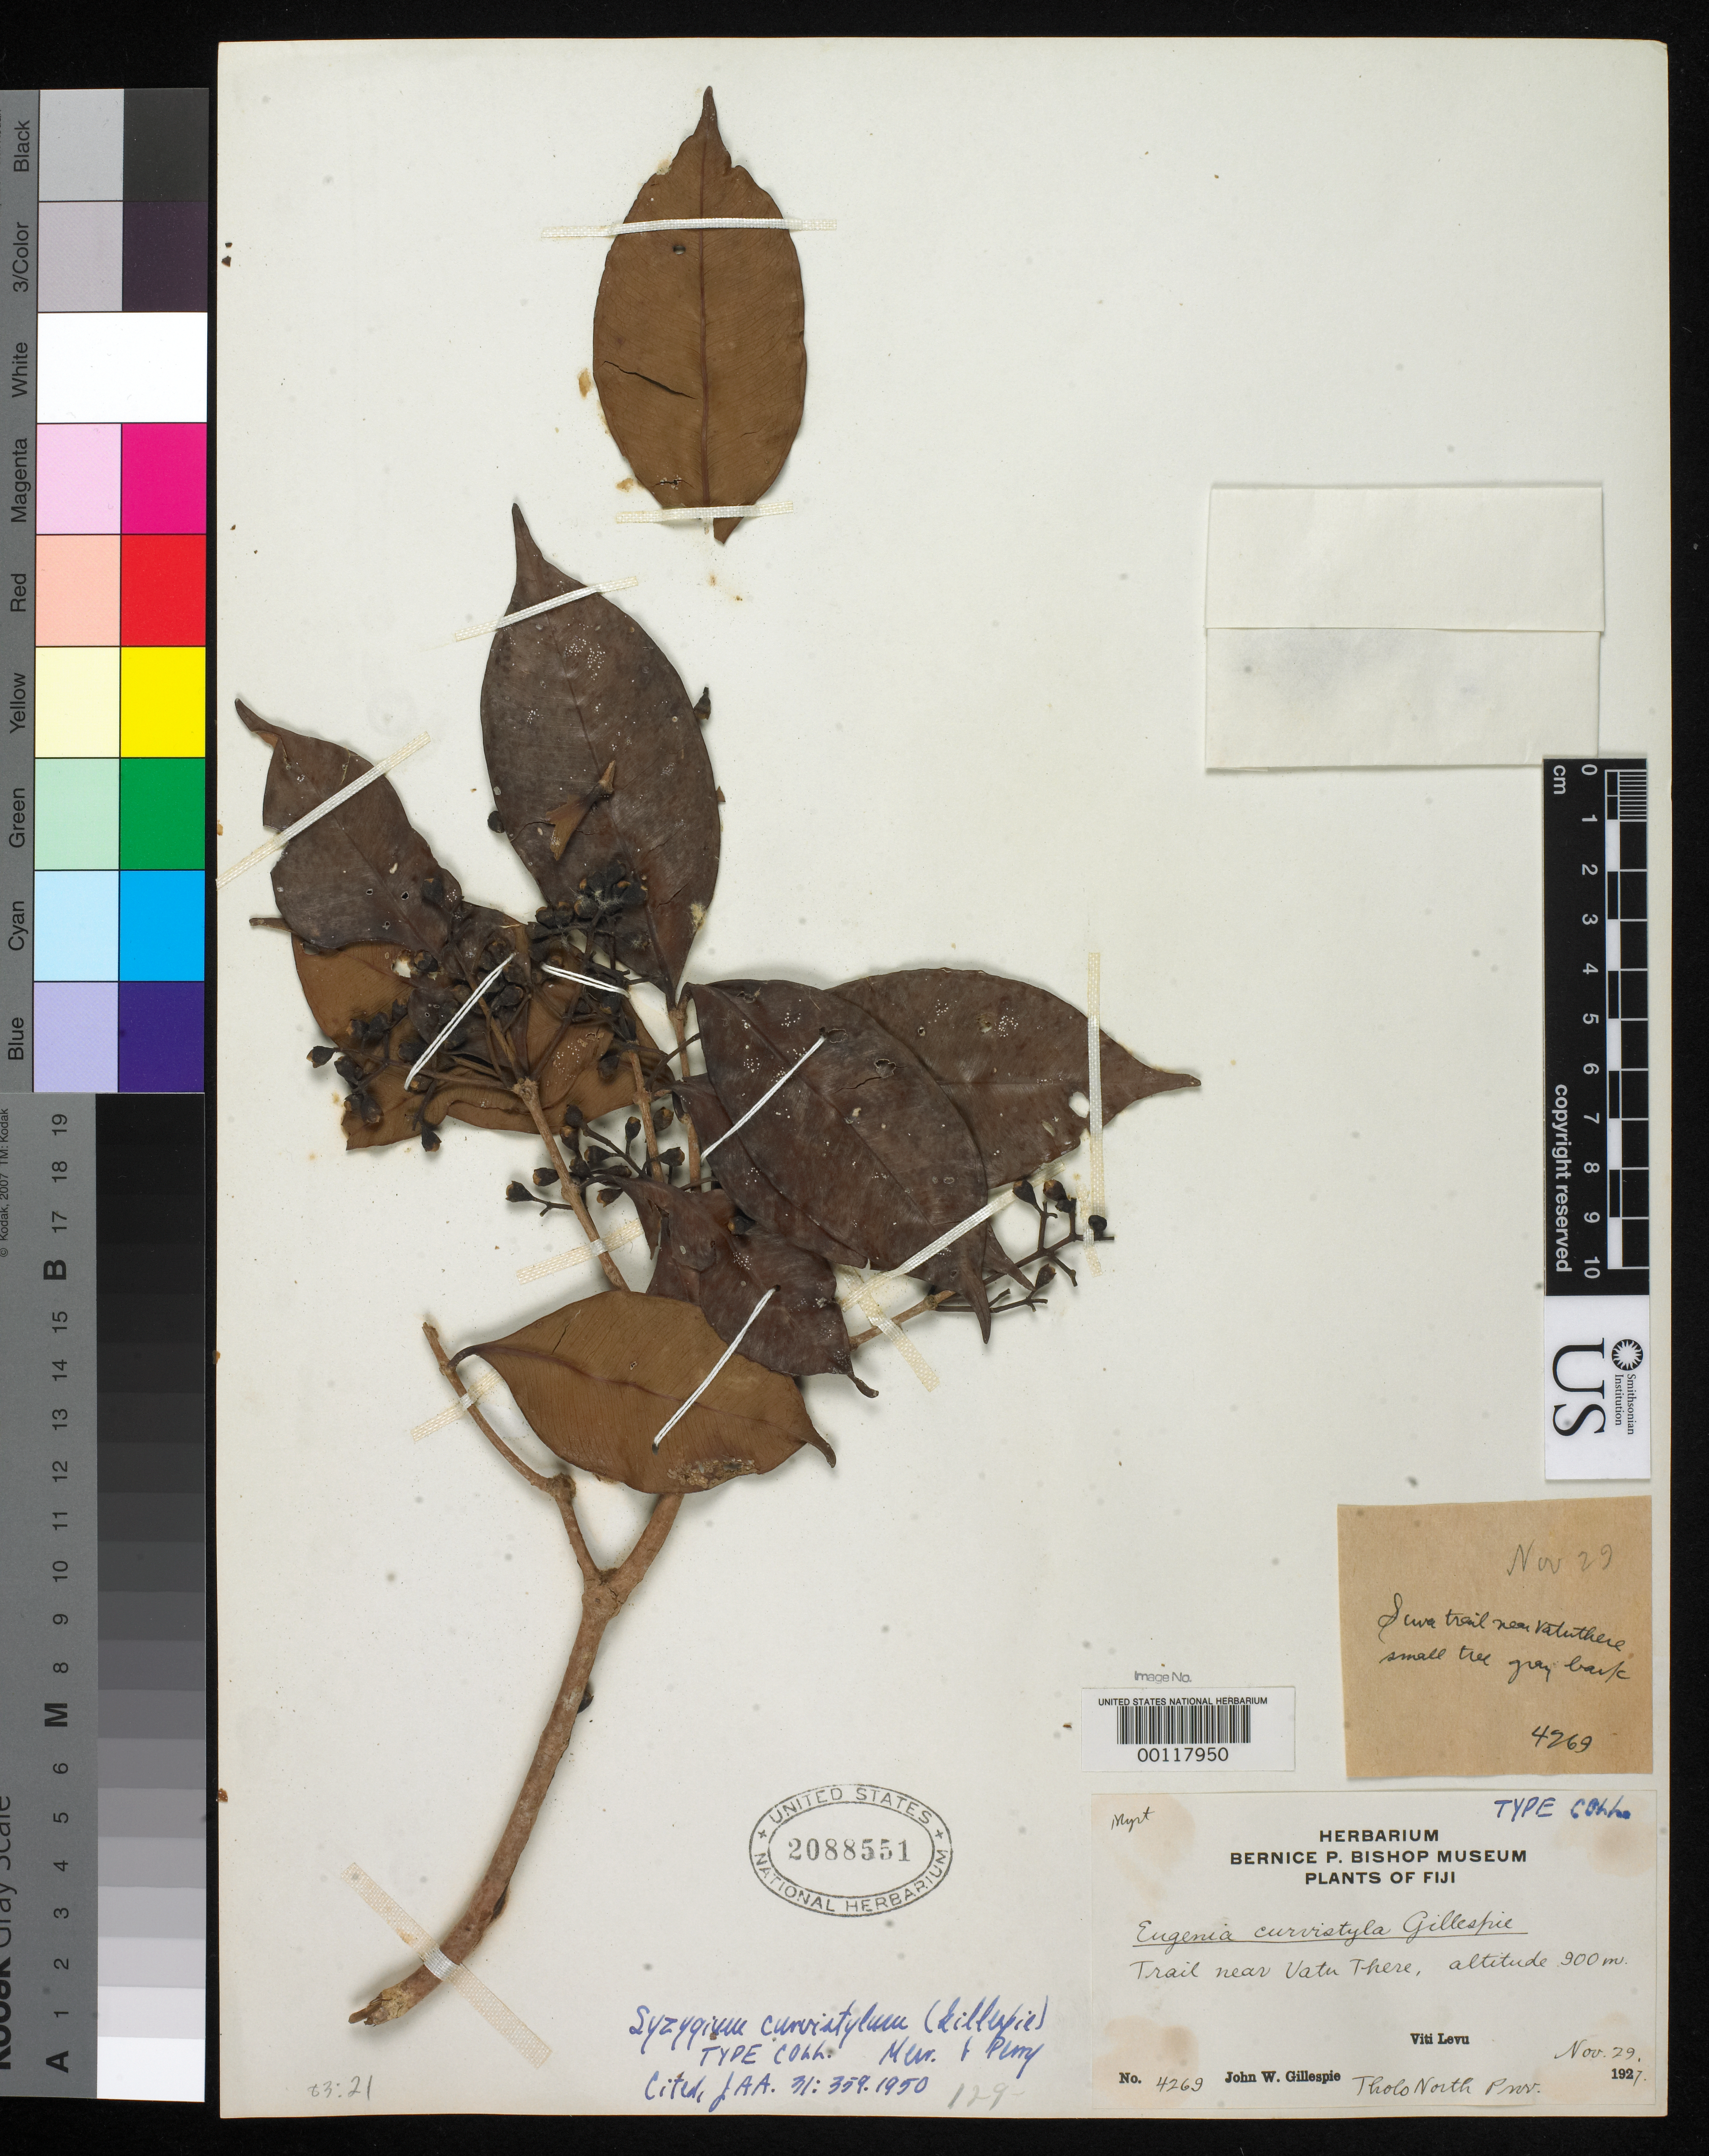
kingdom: Plantae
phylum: Tracheophyta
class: Magnoliopsida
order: Myrtales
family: Myrtaceae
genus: Eugenia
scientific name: Eugenia curvistyla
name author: Gillespie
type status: Isotype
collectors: J. W. Gillespie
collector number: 4269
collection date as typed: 29 Nov 1927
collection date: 1927-11-29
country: Fiji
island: Viti Levu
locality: Tholo North, near Vatuthere. [Viti Levu Group]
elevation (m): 700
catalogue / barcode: US 2088551